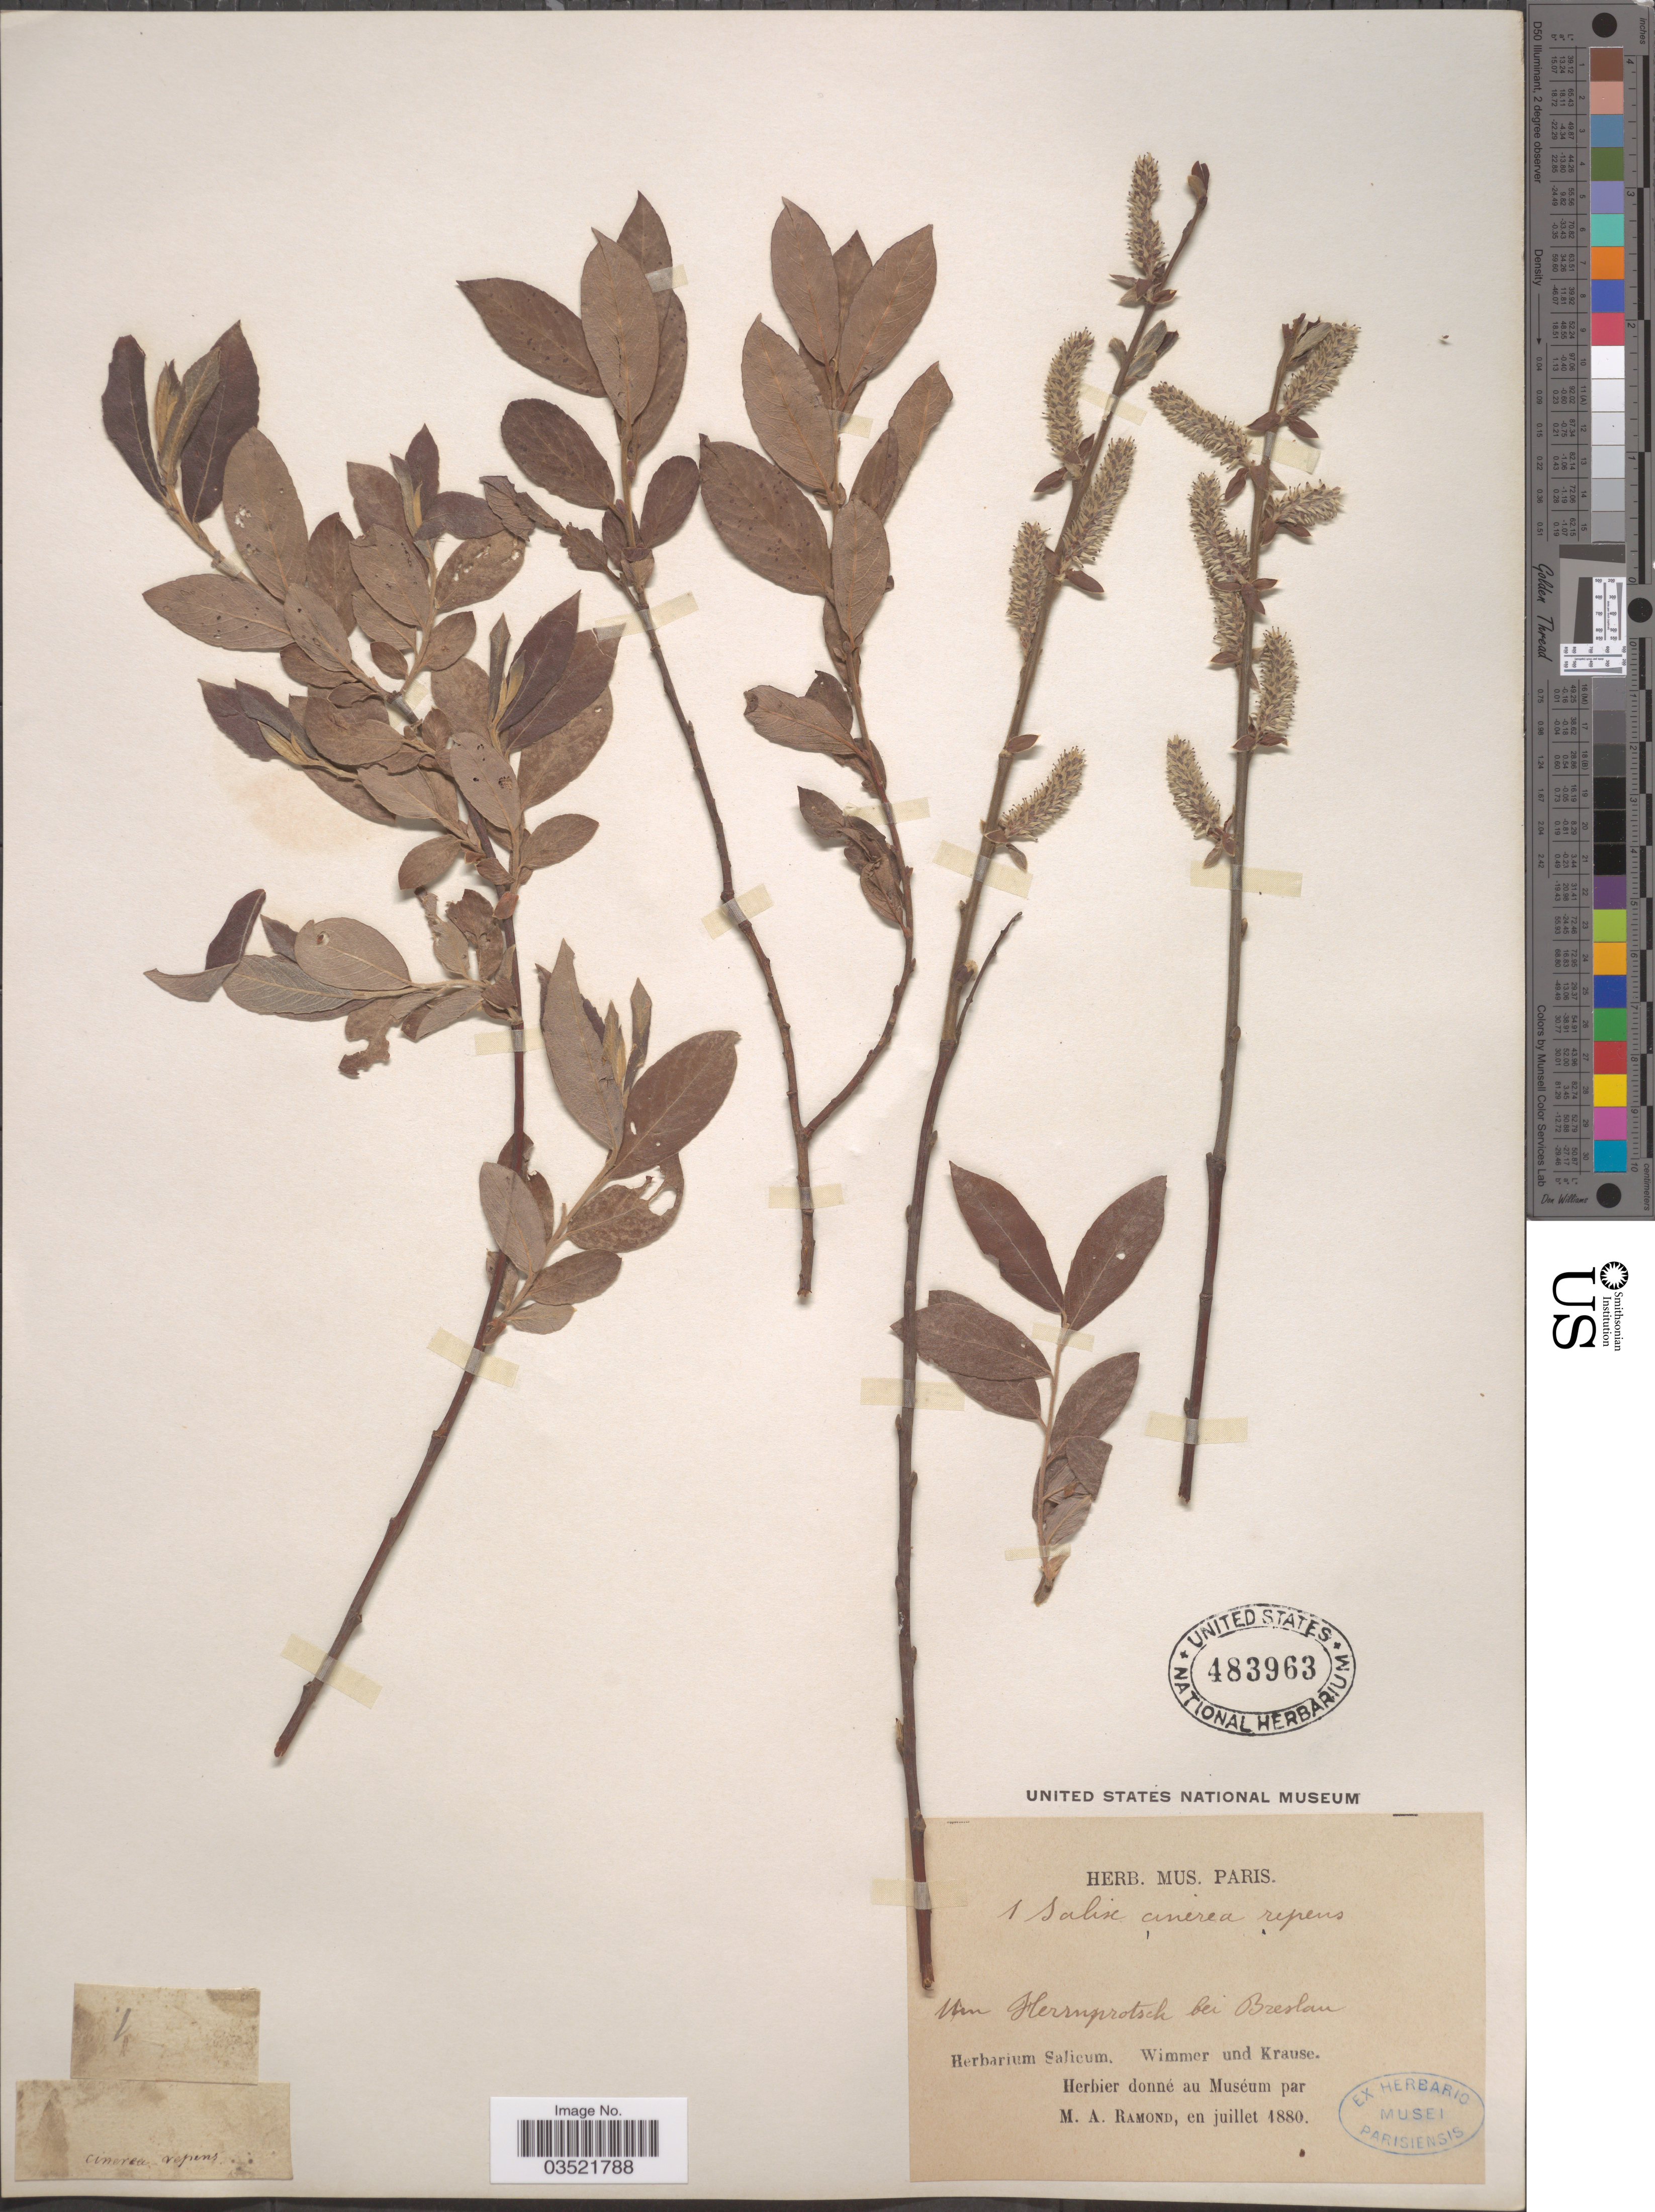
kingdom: Plantae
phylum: Tracheophyta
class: Magnoliopsida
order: Malpighiales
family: Salicaceae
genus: Salix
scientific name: Salix cinerea x S. repens L.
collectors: Wimmer & -- Krause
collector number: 1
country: Poland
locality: Van Hermsprotsch bei Breslau.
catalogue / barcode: US 483963